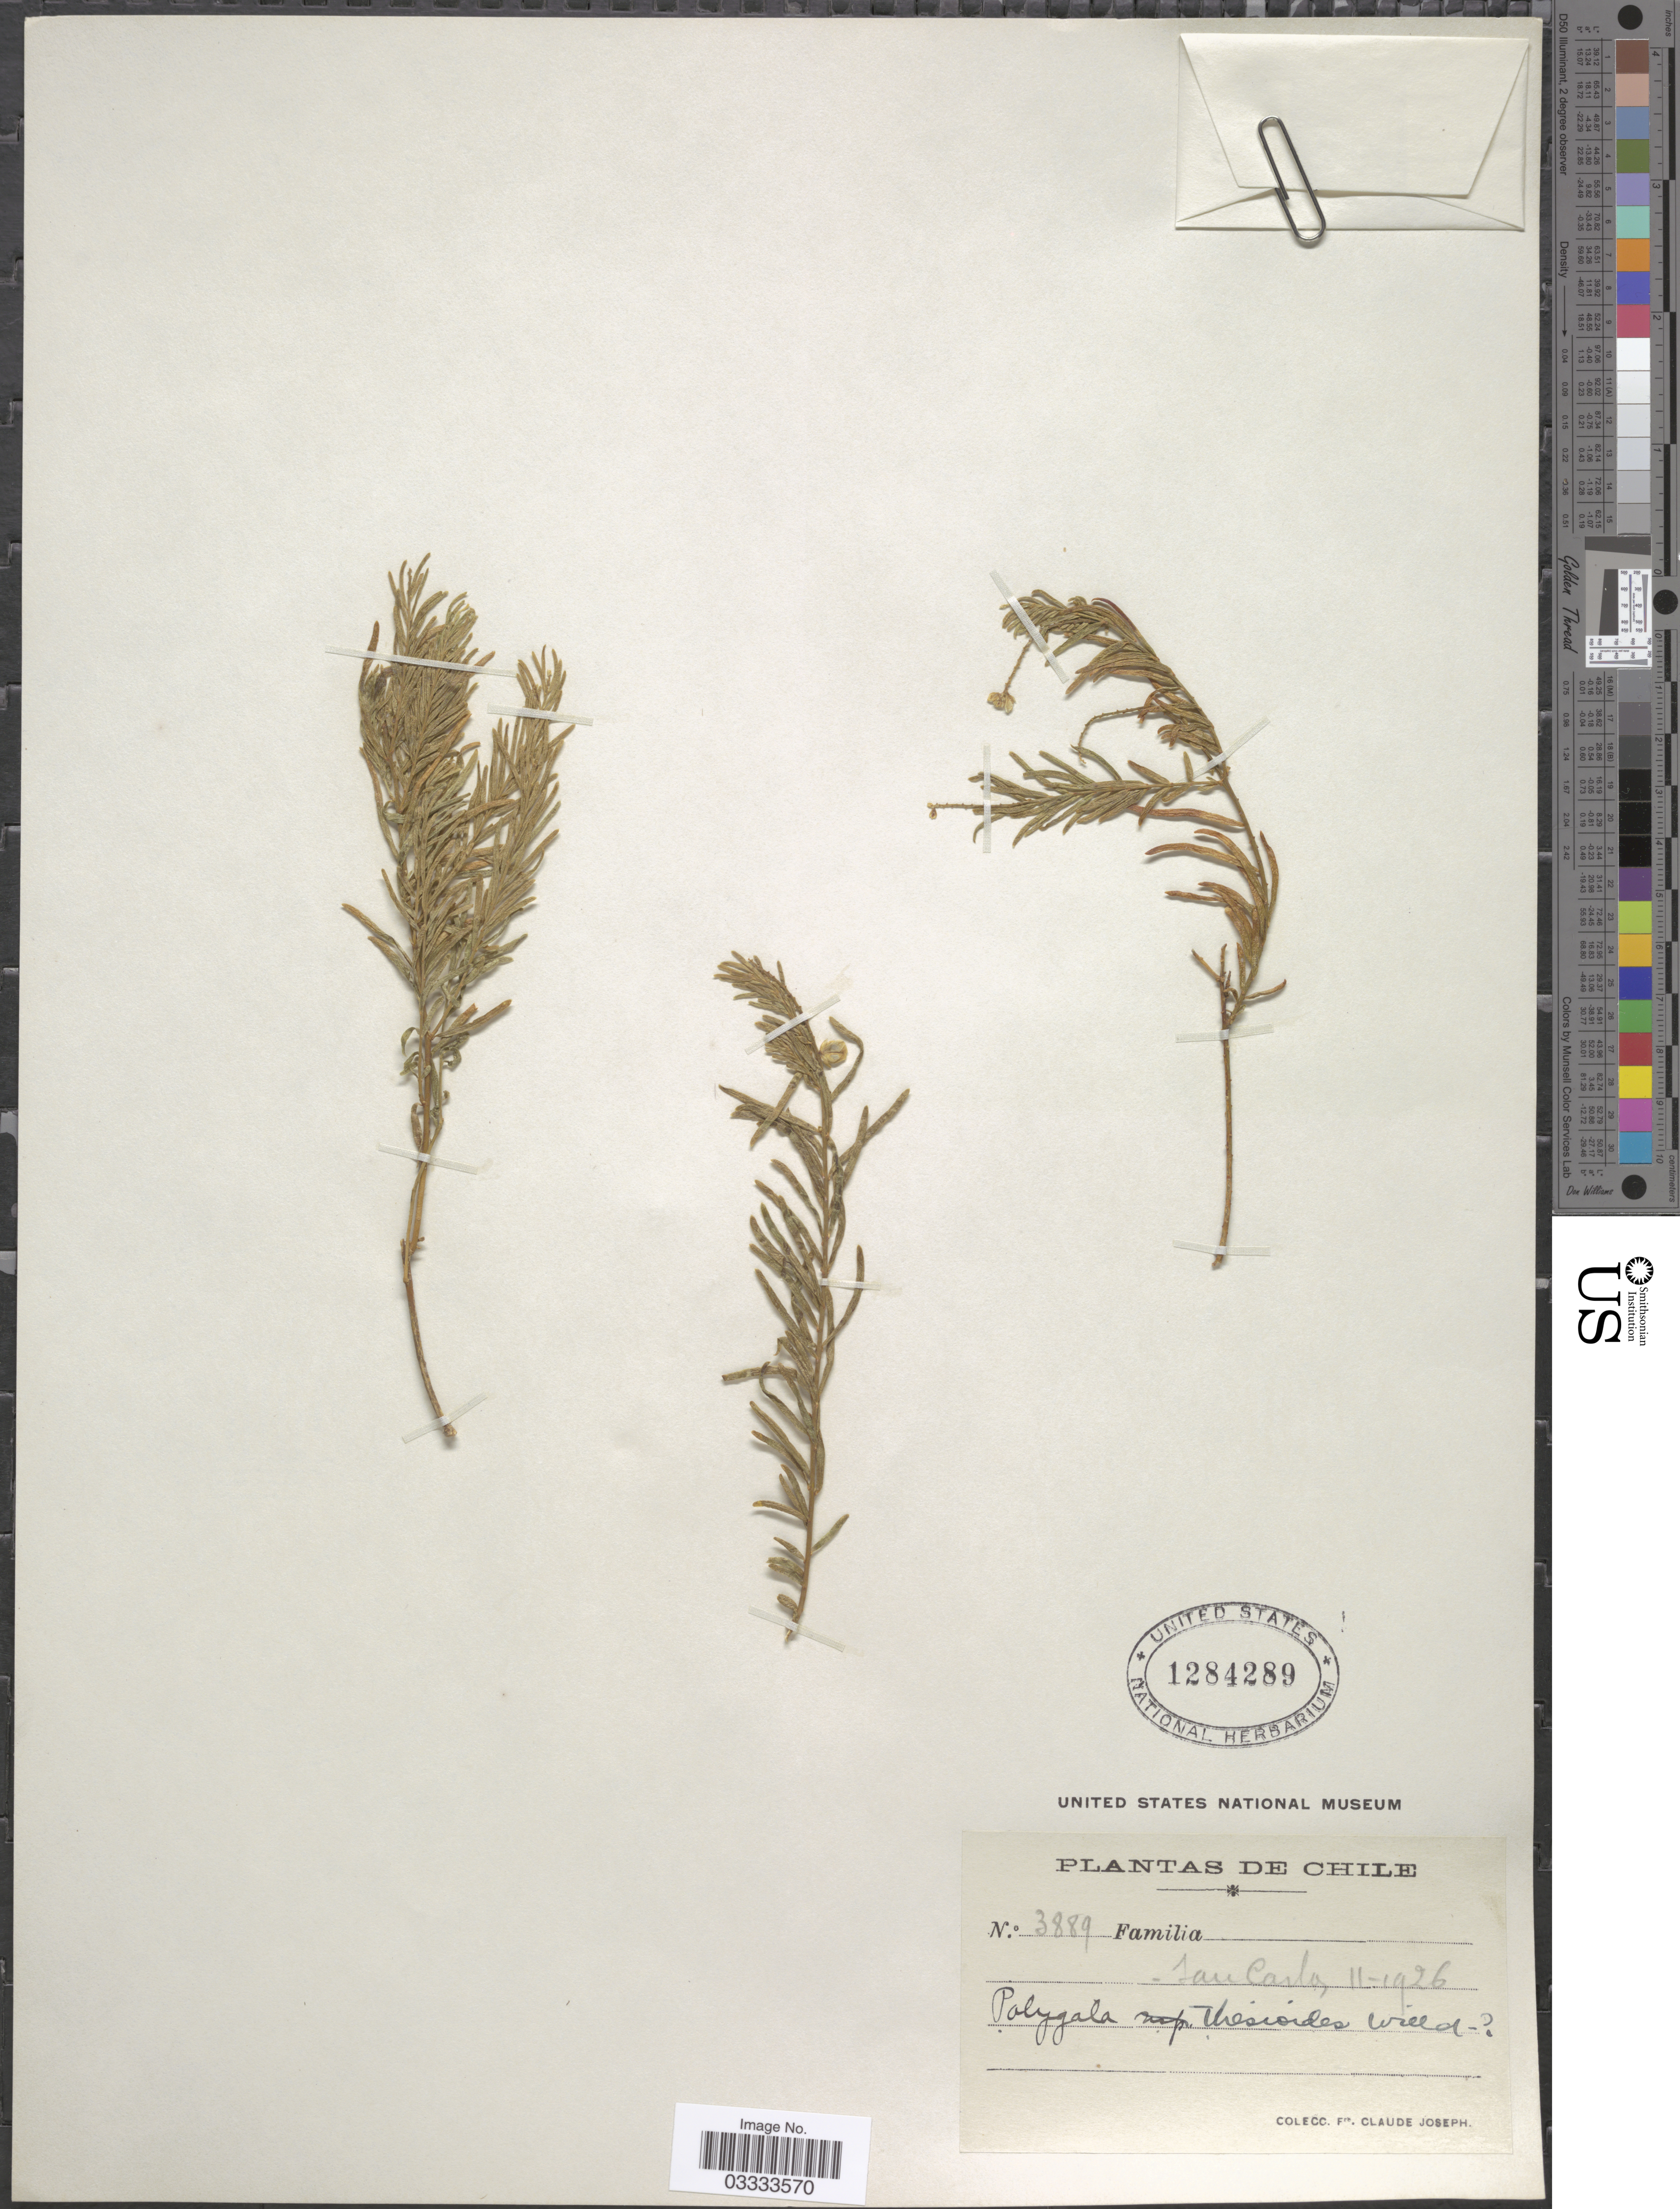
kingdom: Plantae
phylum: Tracheophyta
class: Magnoliopsida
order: Fabales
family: Polygalaceae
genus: Polygala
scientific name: Polygala gnidioides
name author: Willd.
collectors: Bro. Claude-Joseph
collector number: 3889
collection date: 1926-02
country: Chile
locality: San Carlos.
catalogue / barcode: US 1284289